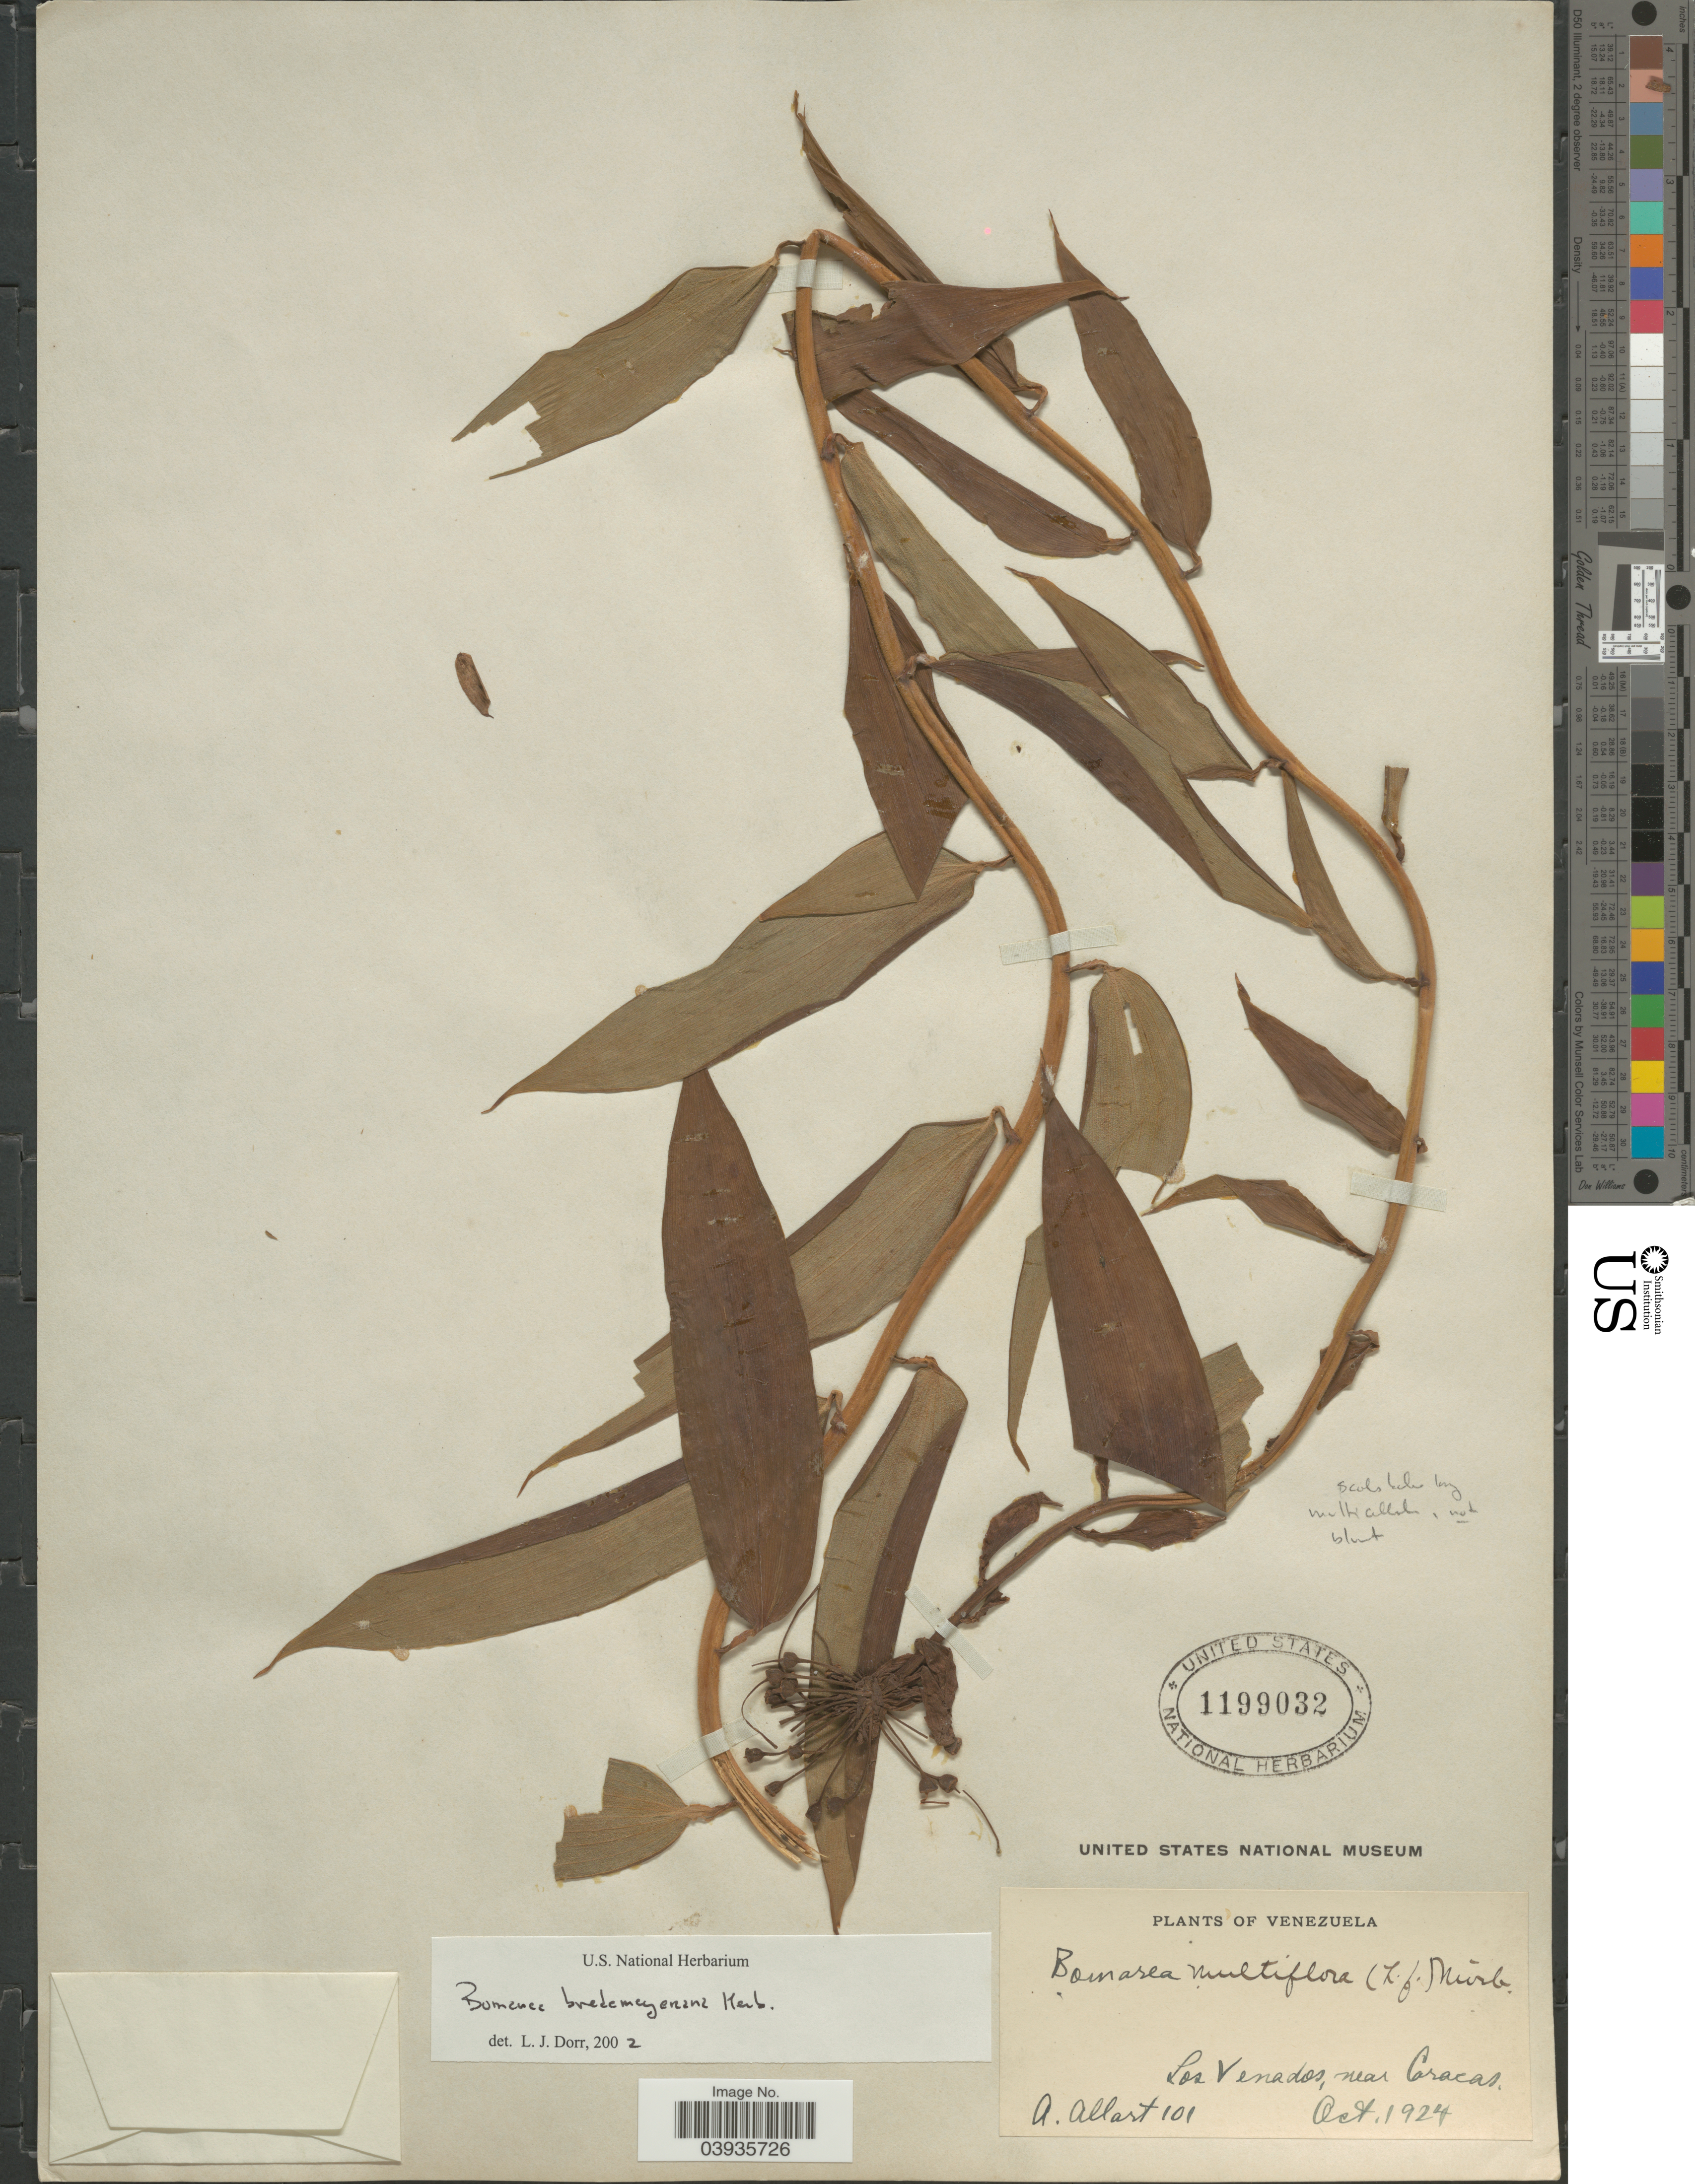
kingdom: Plantae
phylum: Tracheophyta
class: Liliopsida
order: Liliales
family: Alstroemeriaceae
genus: Bomarea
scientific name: Bomarea bredemeyeriana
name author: Herb.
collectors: A. Allart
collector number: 101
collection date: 1924-10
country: Venezuela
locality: Los Venados, near Caracas.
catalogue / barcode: US 1199032